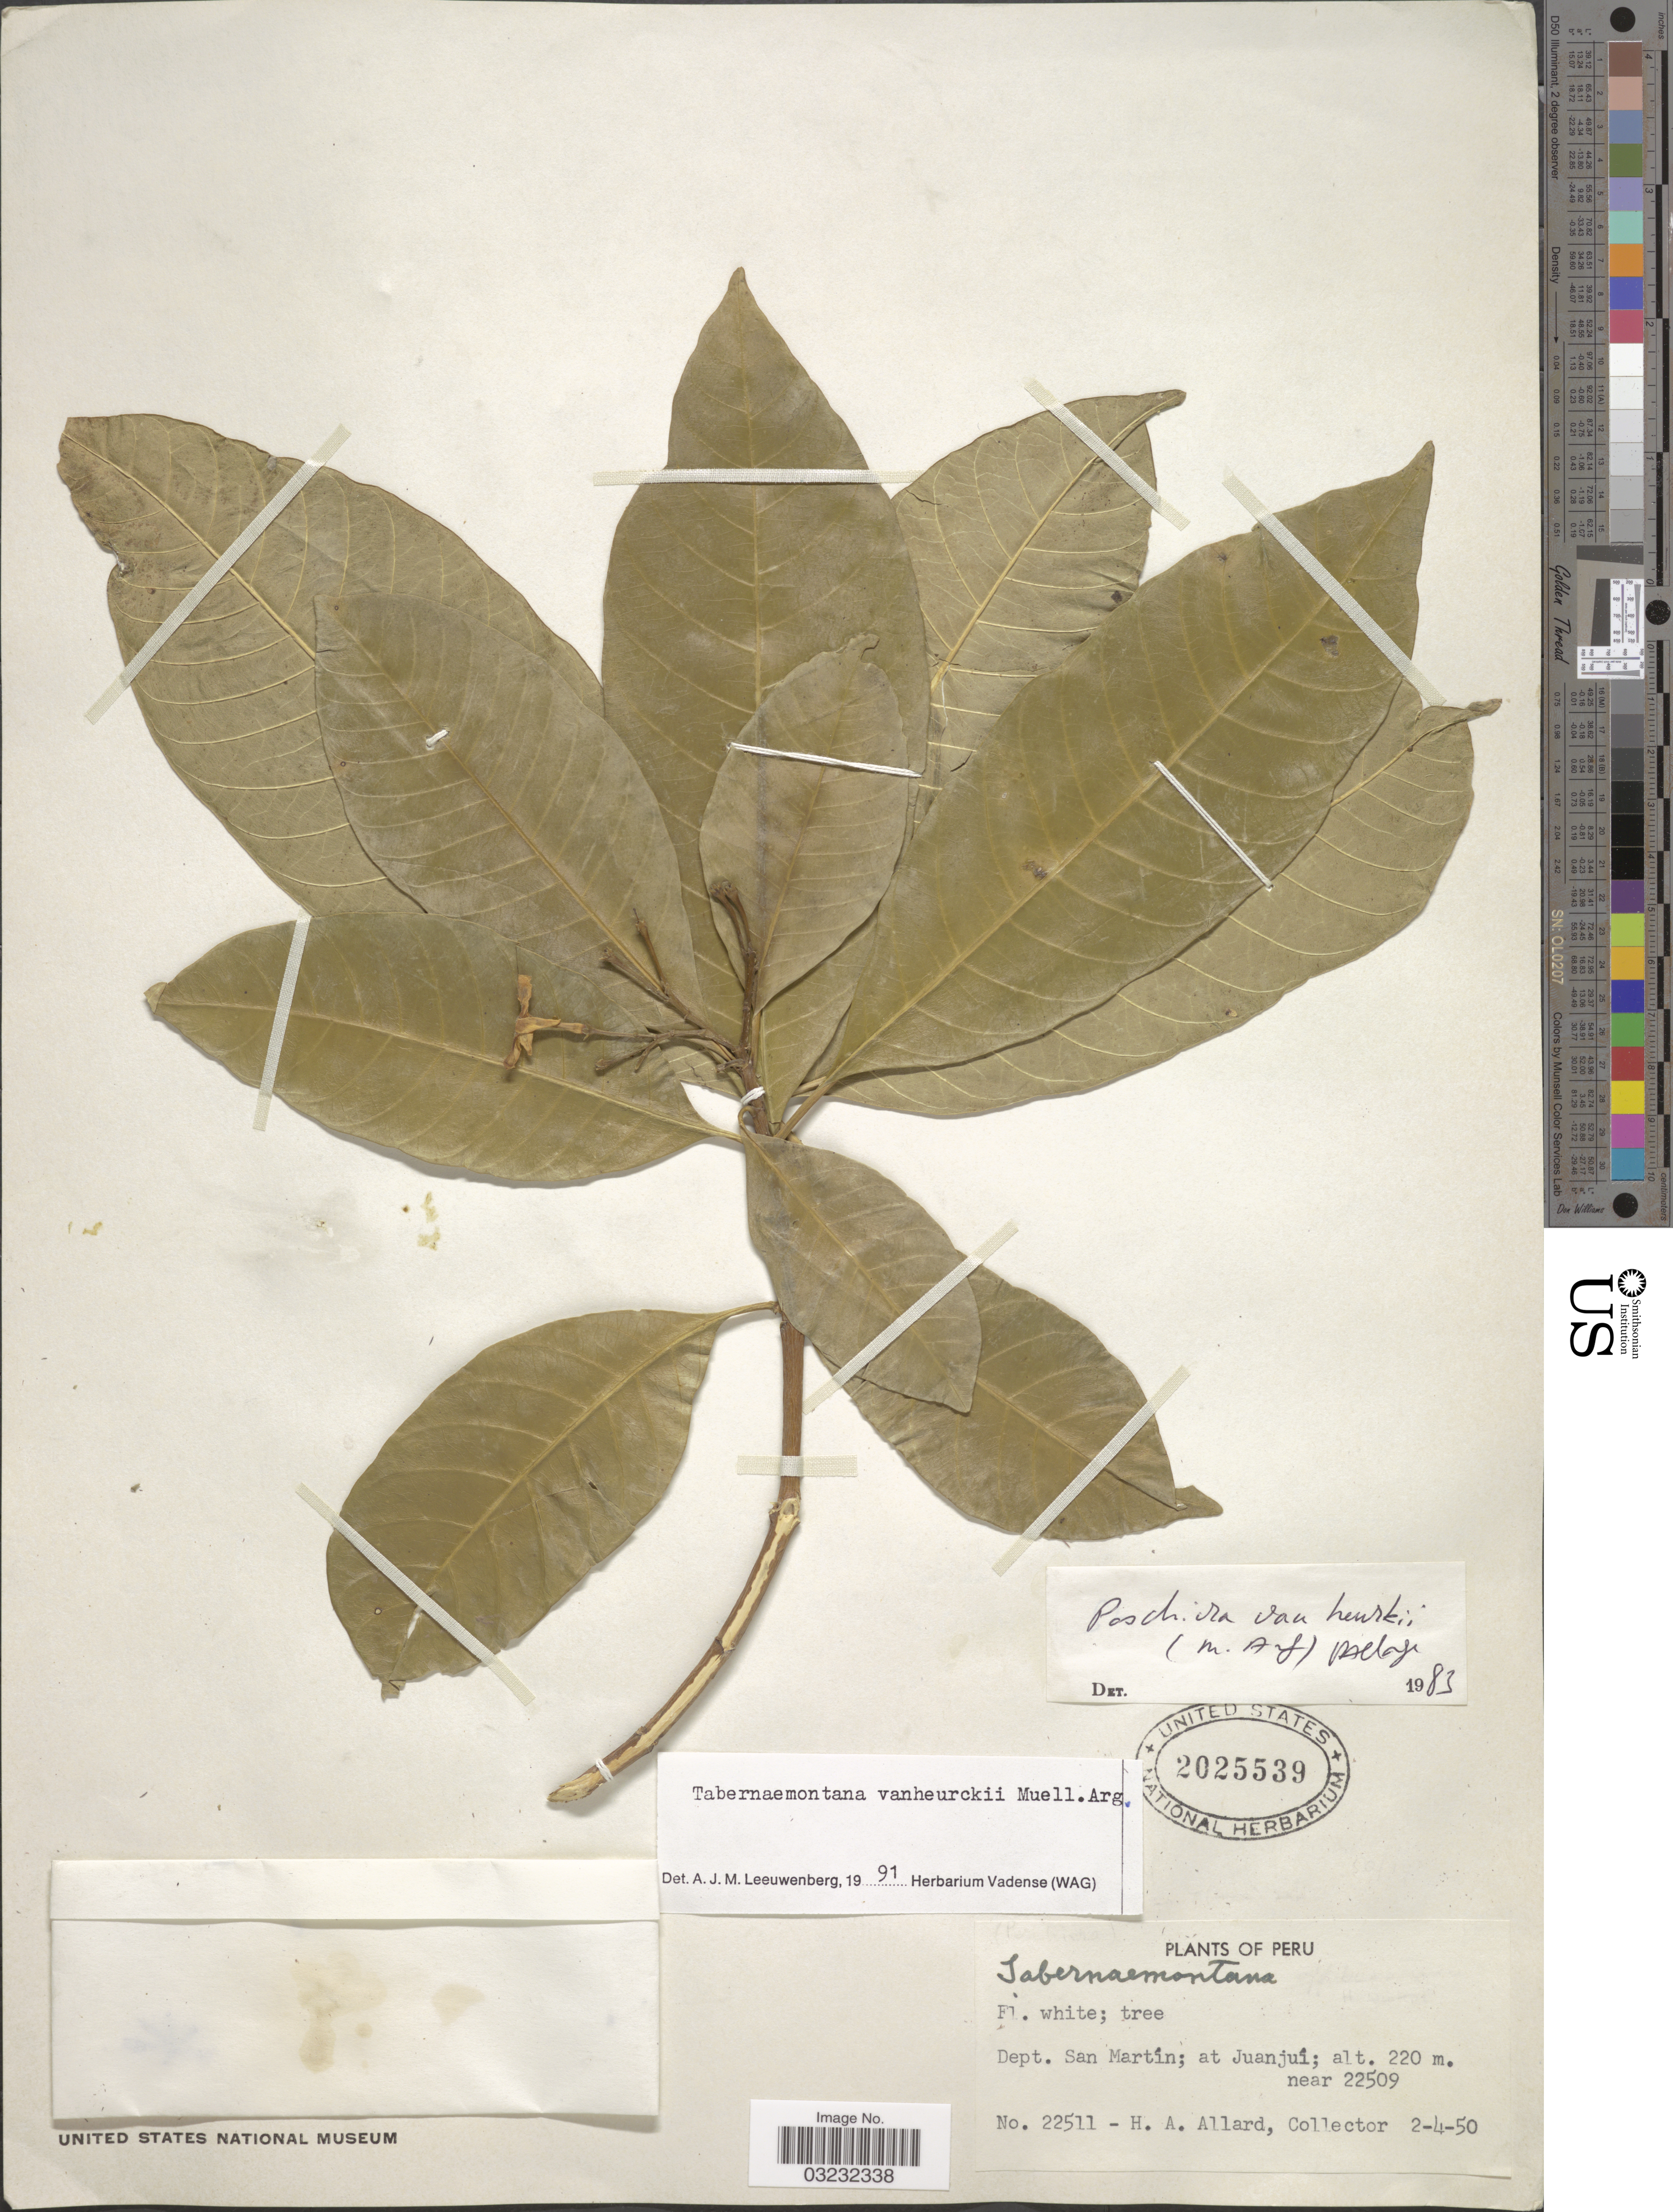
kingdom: Plantae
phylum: Tracheophyta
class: Magnoliopsida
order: Gentianales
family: Apocynaceae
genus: Tabernaemontana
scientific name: Tabernaemontana vanheurckii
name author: Müll. Arg.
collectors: H. A. Allard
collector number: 22511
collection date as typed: Transcribed d/m/y: 2/4/50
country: Peru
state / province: San Martín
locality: Dept. San Martín; at Juanjuí, near 22509.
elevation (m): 220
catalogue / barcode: US 2025539